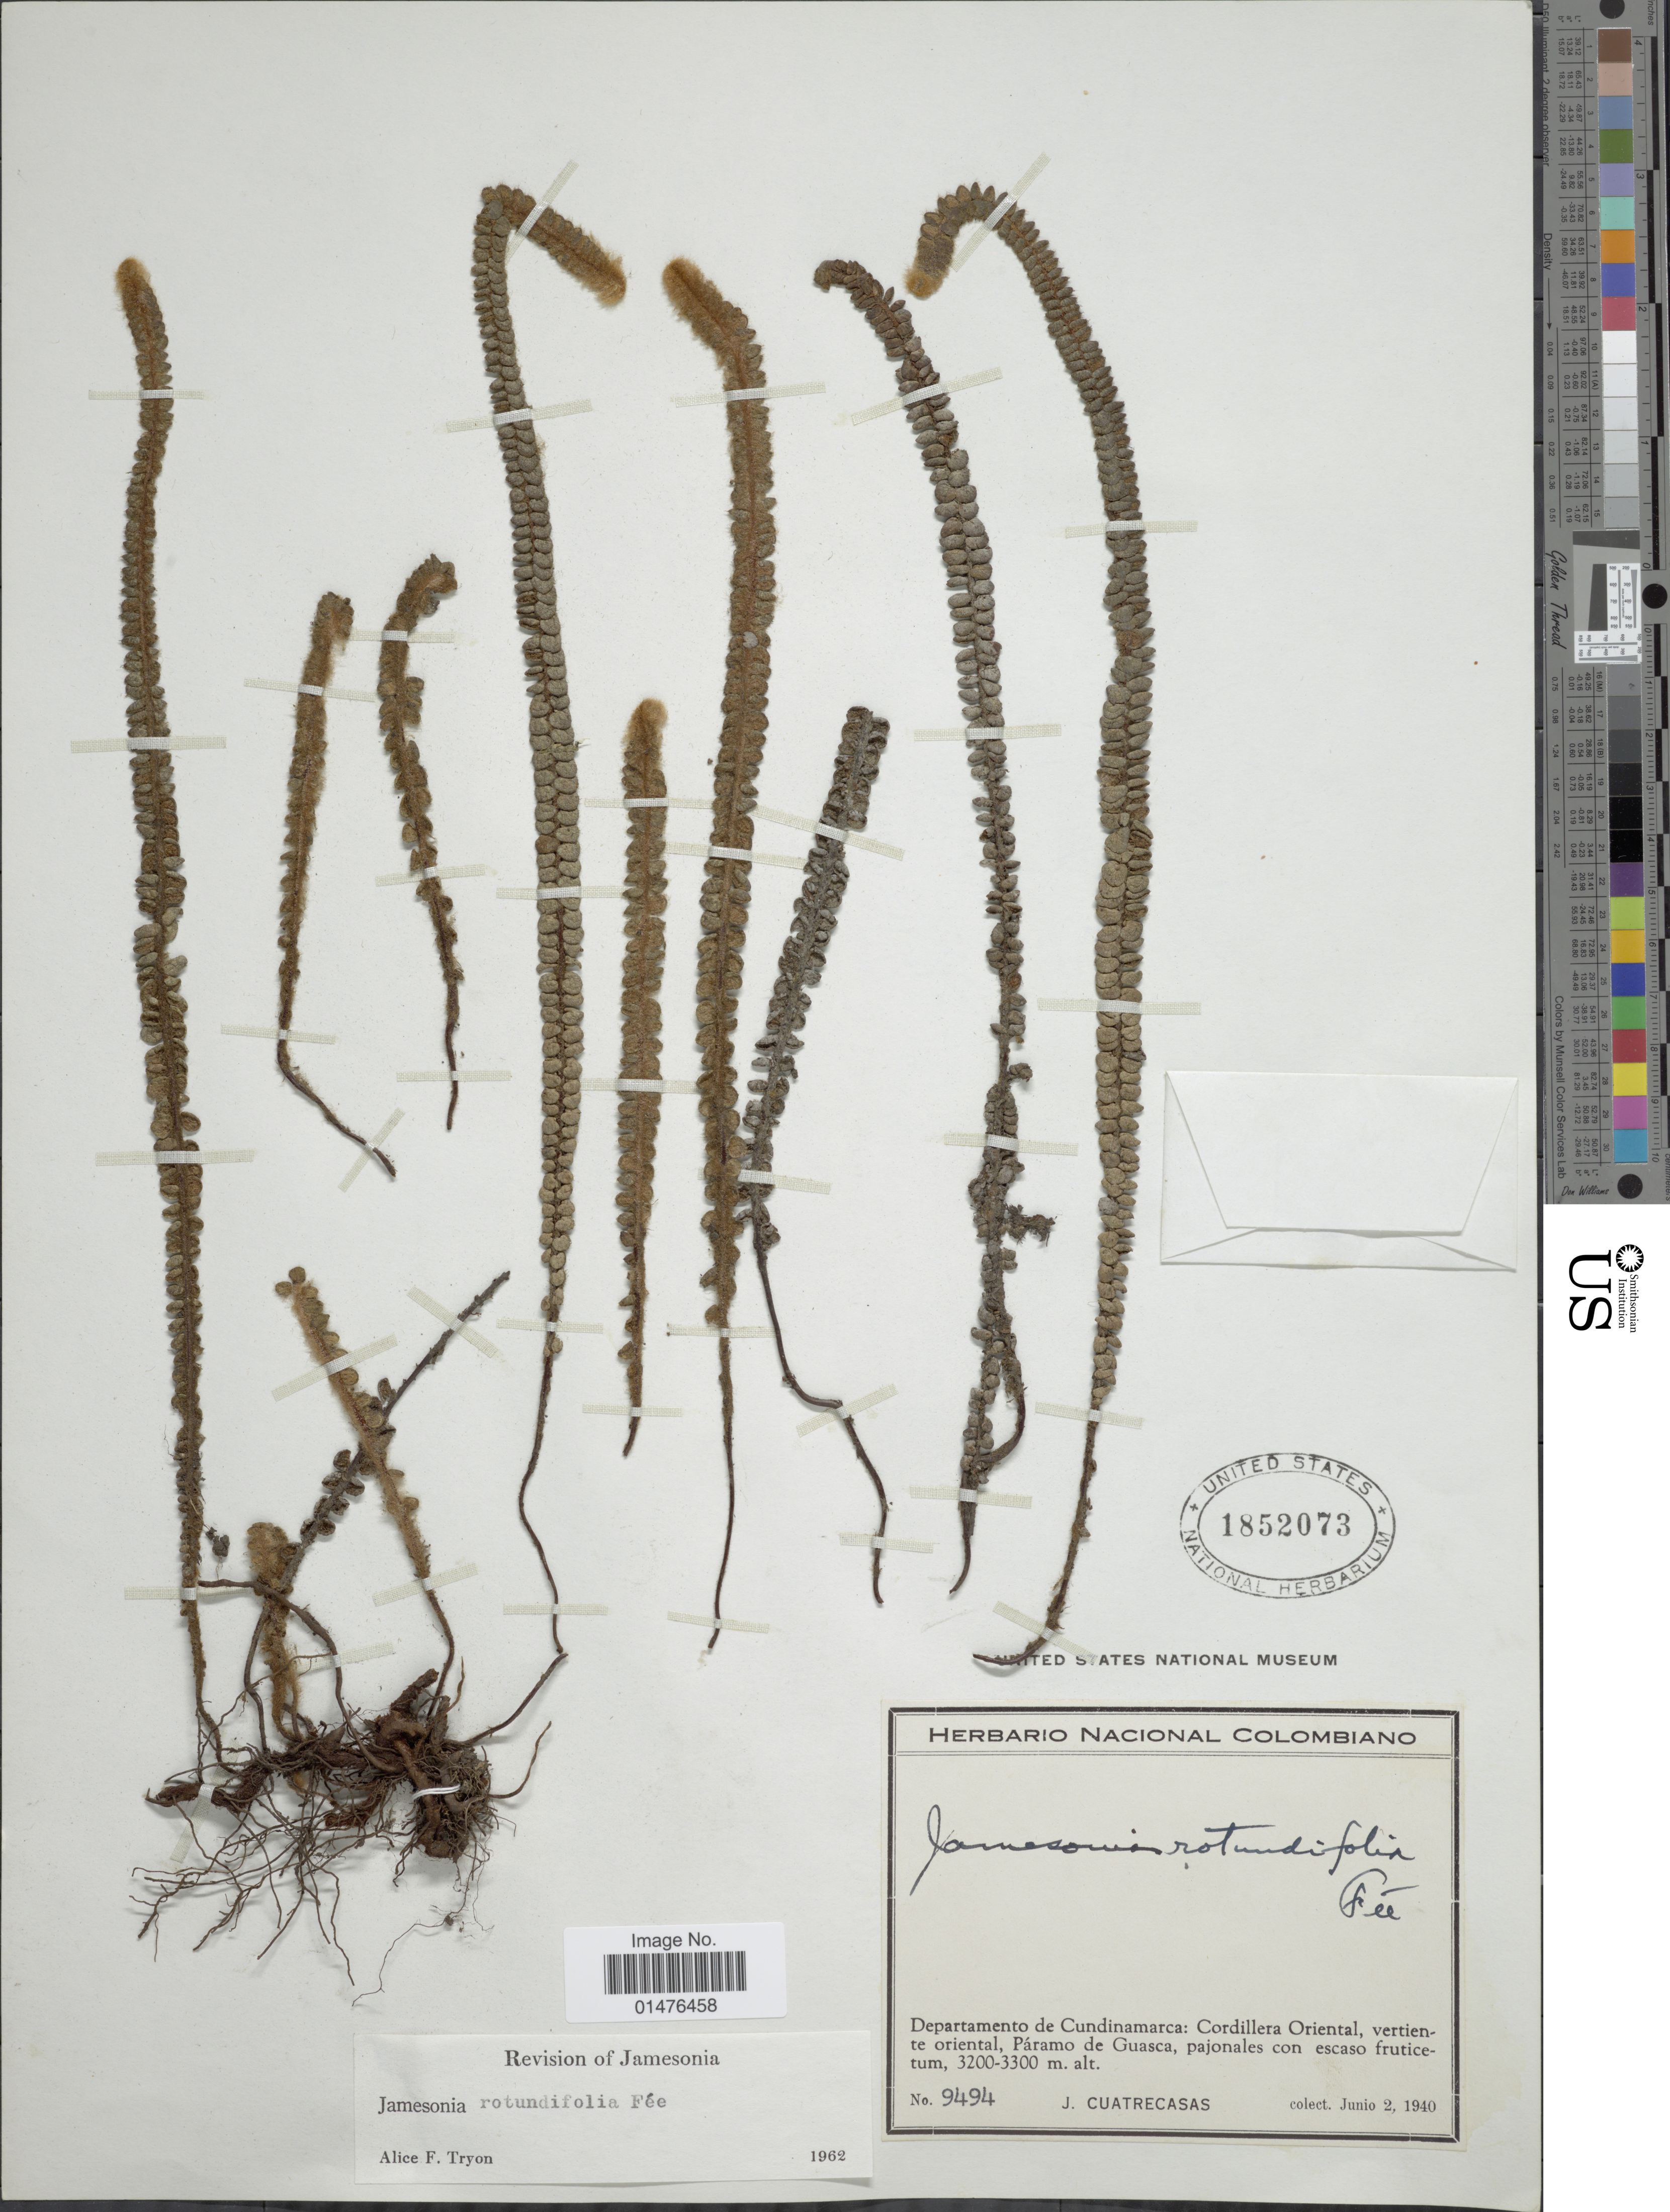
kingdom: Plantae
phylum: Tracheophyta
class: Polypodiopsida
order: Polypodiales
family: Pteridaceae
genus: Jamesonia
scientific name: Jamesonia rotundifolia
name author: Fée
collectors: J. Cuatrecasas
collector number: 9494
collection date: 1940-06-02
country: Colombia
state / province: Cundinamarca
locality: Cordillera Oriental, vertiente oriental, Páramo de Guasca, pajonales con escaso fruticetum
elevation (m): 3200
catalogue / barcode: US 1852073